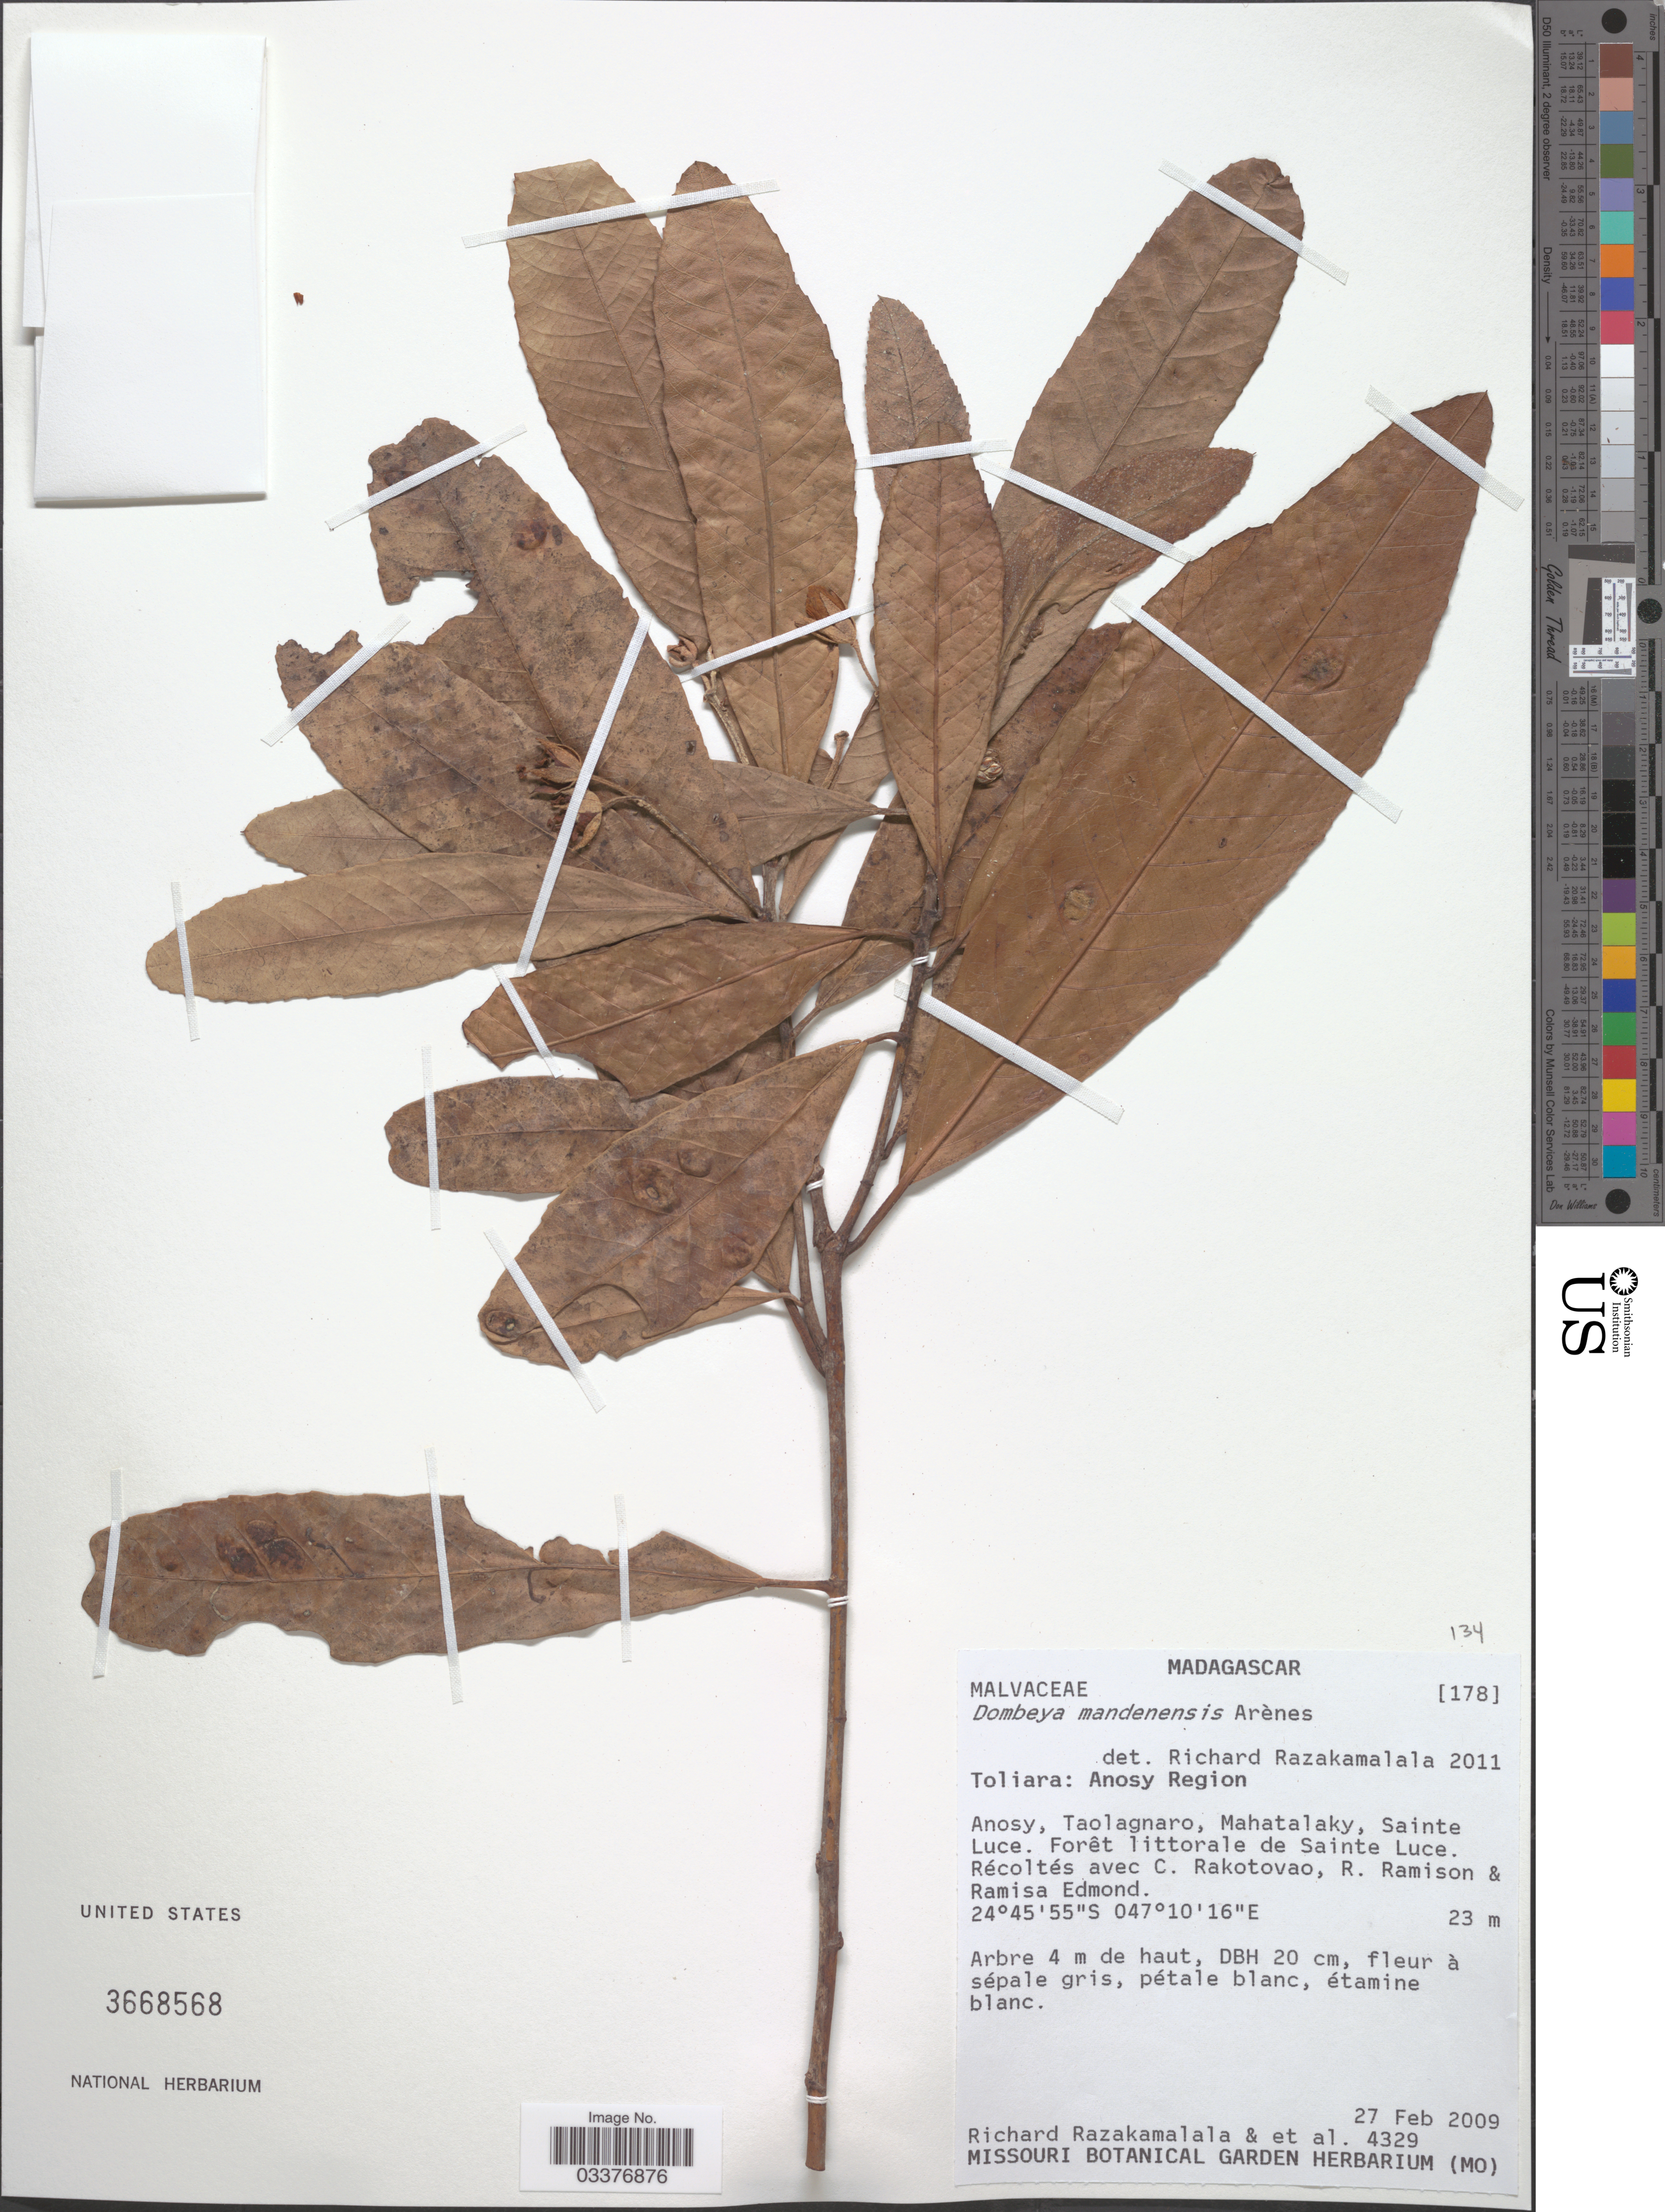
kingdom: Plantae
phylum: Tracheophyta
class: Magnoliopsida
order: Malvales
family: Malvaceae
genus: Dombeya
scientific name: Dombeya mandenensis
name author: Arènes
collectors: R. Razakamalala, C. Rakotovao, R. Ramison & R. Edmond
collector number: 4329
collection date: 2009-02-27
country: Madagascar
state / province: Anosy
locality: Anosy Region, Anosy, Taolagnaro, Mahatalaky, Sainte Luce. Forêt littorale de Sainte Luce.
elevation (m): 23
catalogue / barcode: US 3668568